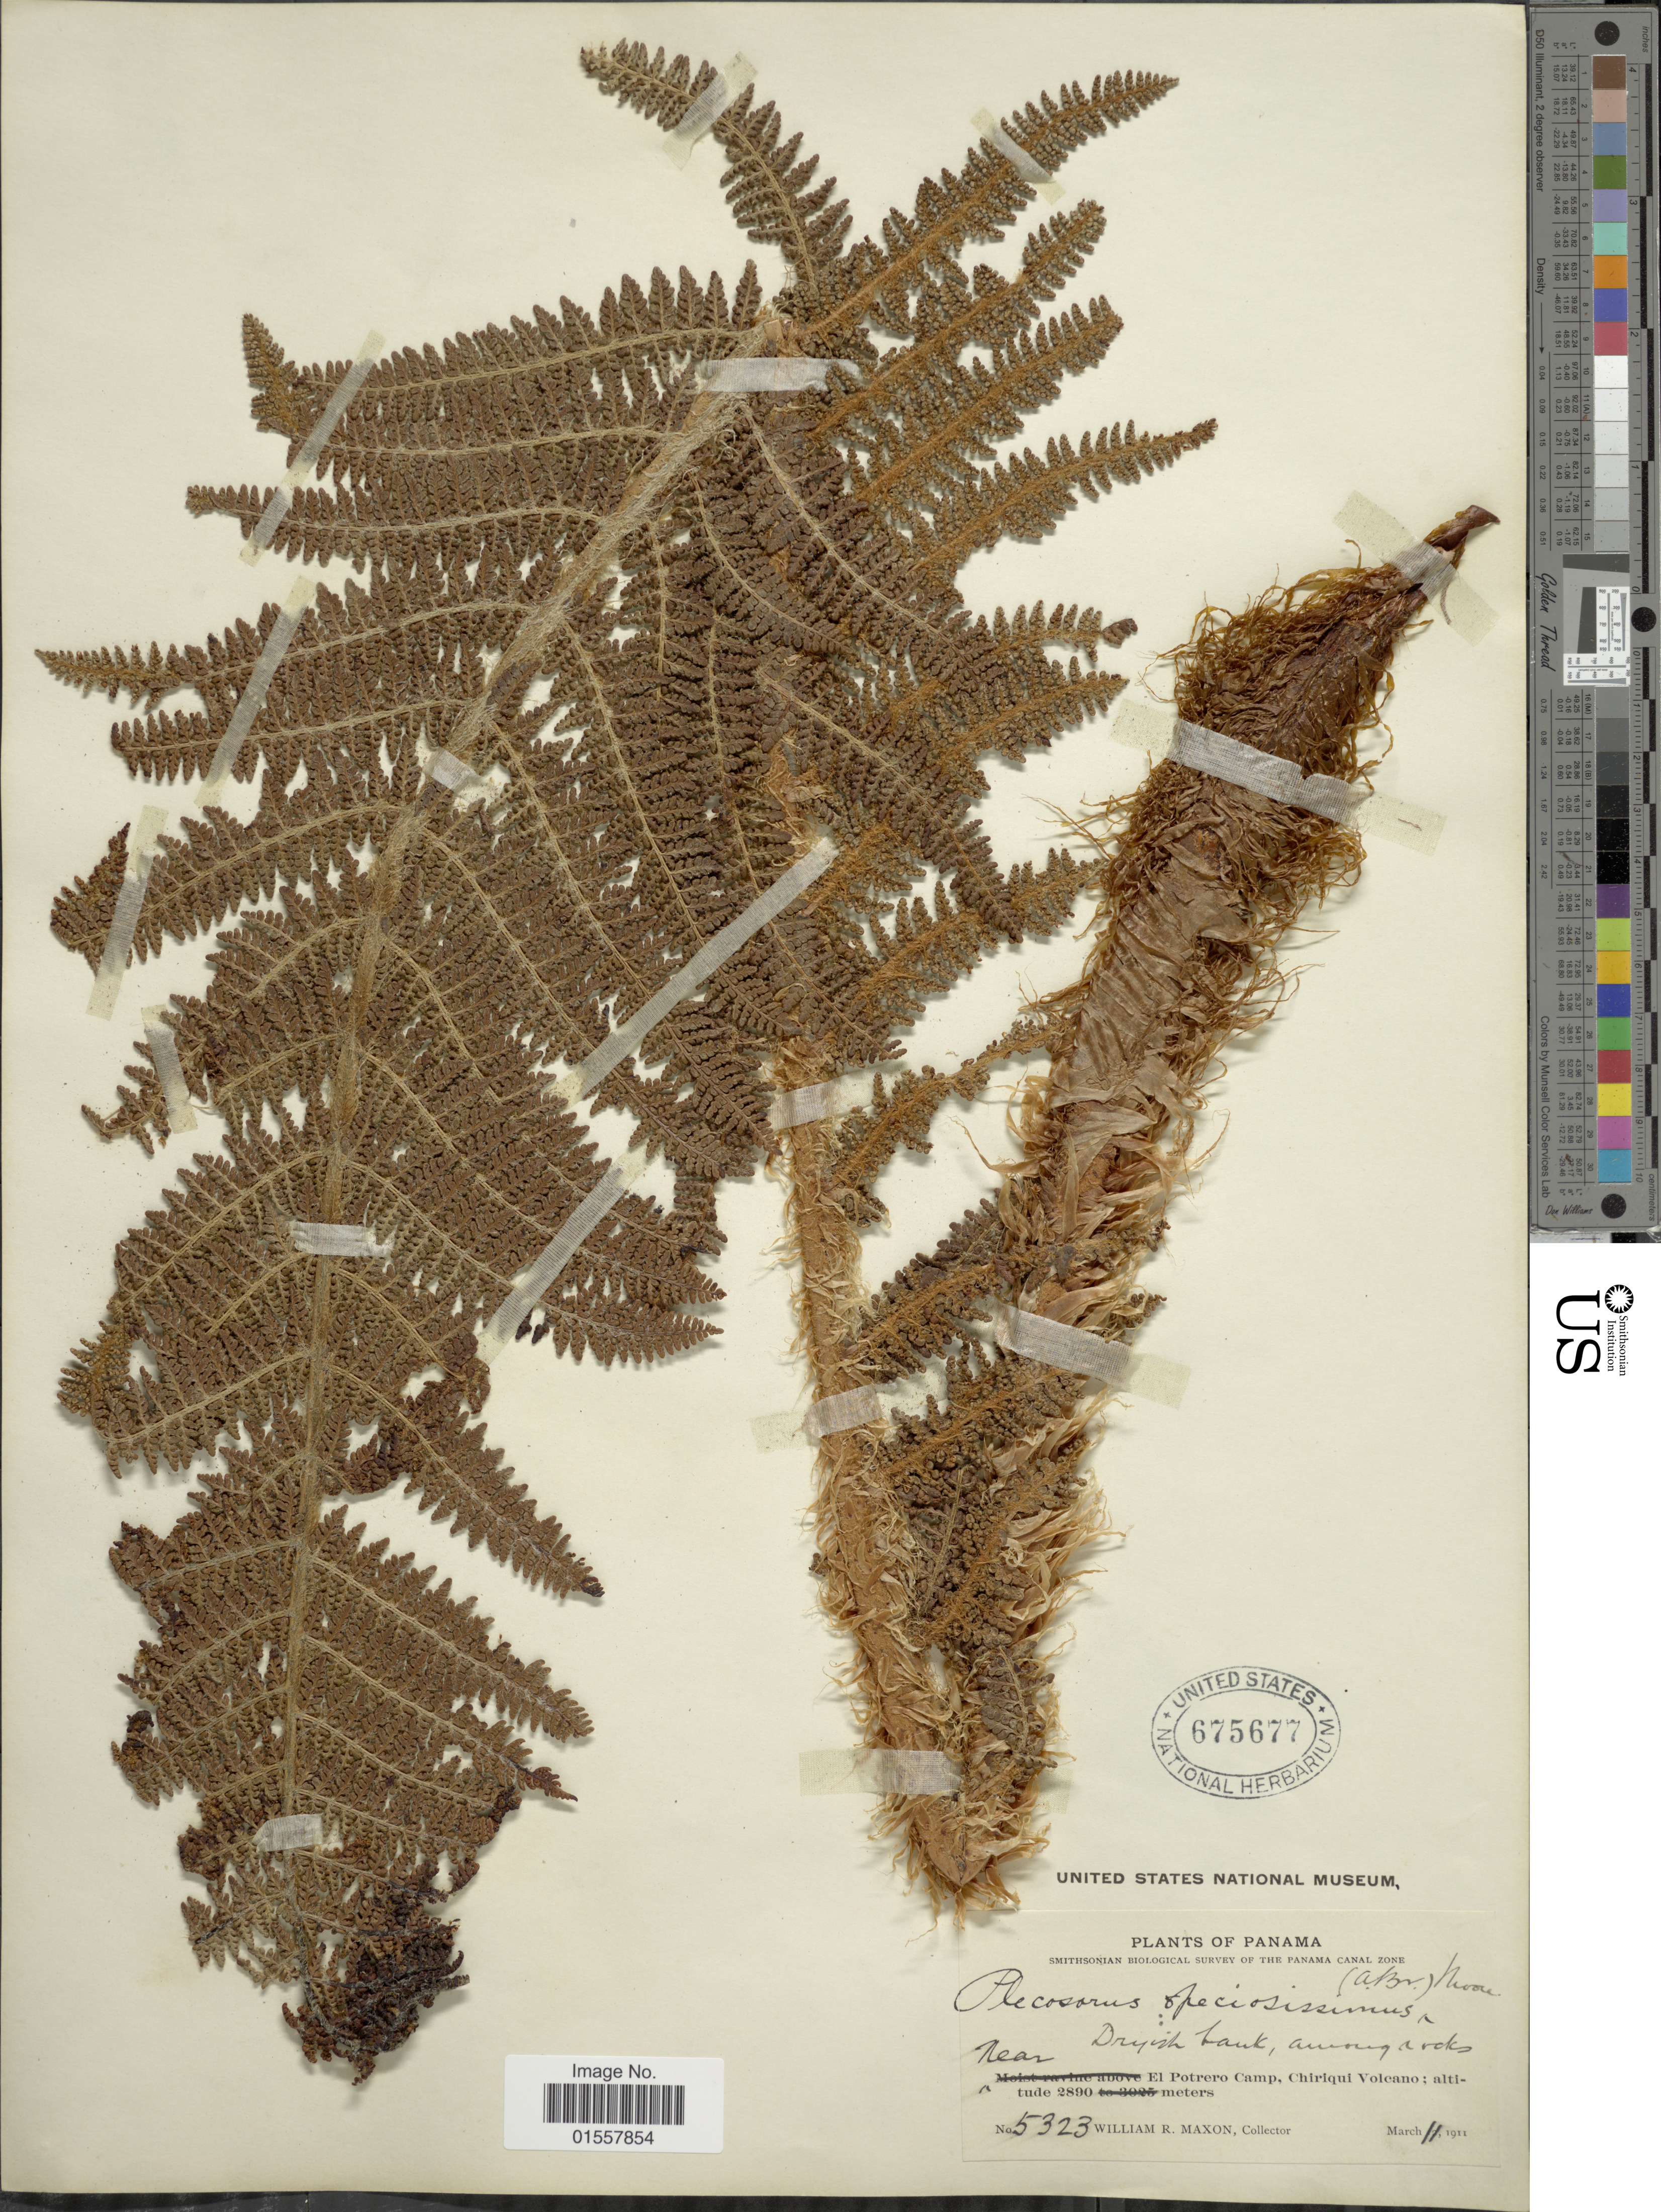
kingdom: Plantae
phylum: Tracheophyta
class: Polypodiopsida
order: Polypodiales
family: Dryopteridaceae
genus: Polystichum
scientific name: Polystichum speciosissimum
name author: (A. Braun ex Kunze) Copel.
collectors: W. R. Maxon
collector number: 5323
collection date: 1911-03-11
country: Panama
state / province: Chiriqui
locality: Near El Potrero Camp, Chiriqui Volcano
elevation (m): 2890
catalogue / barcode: US 675677